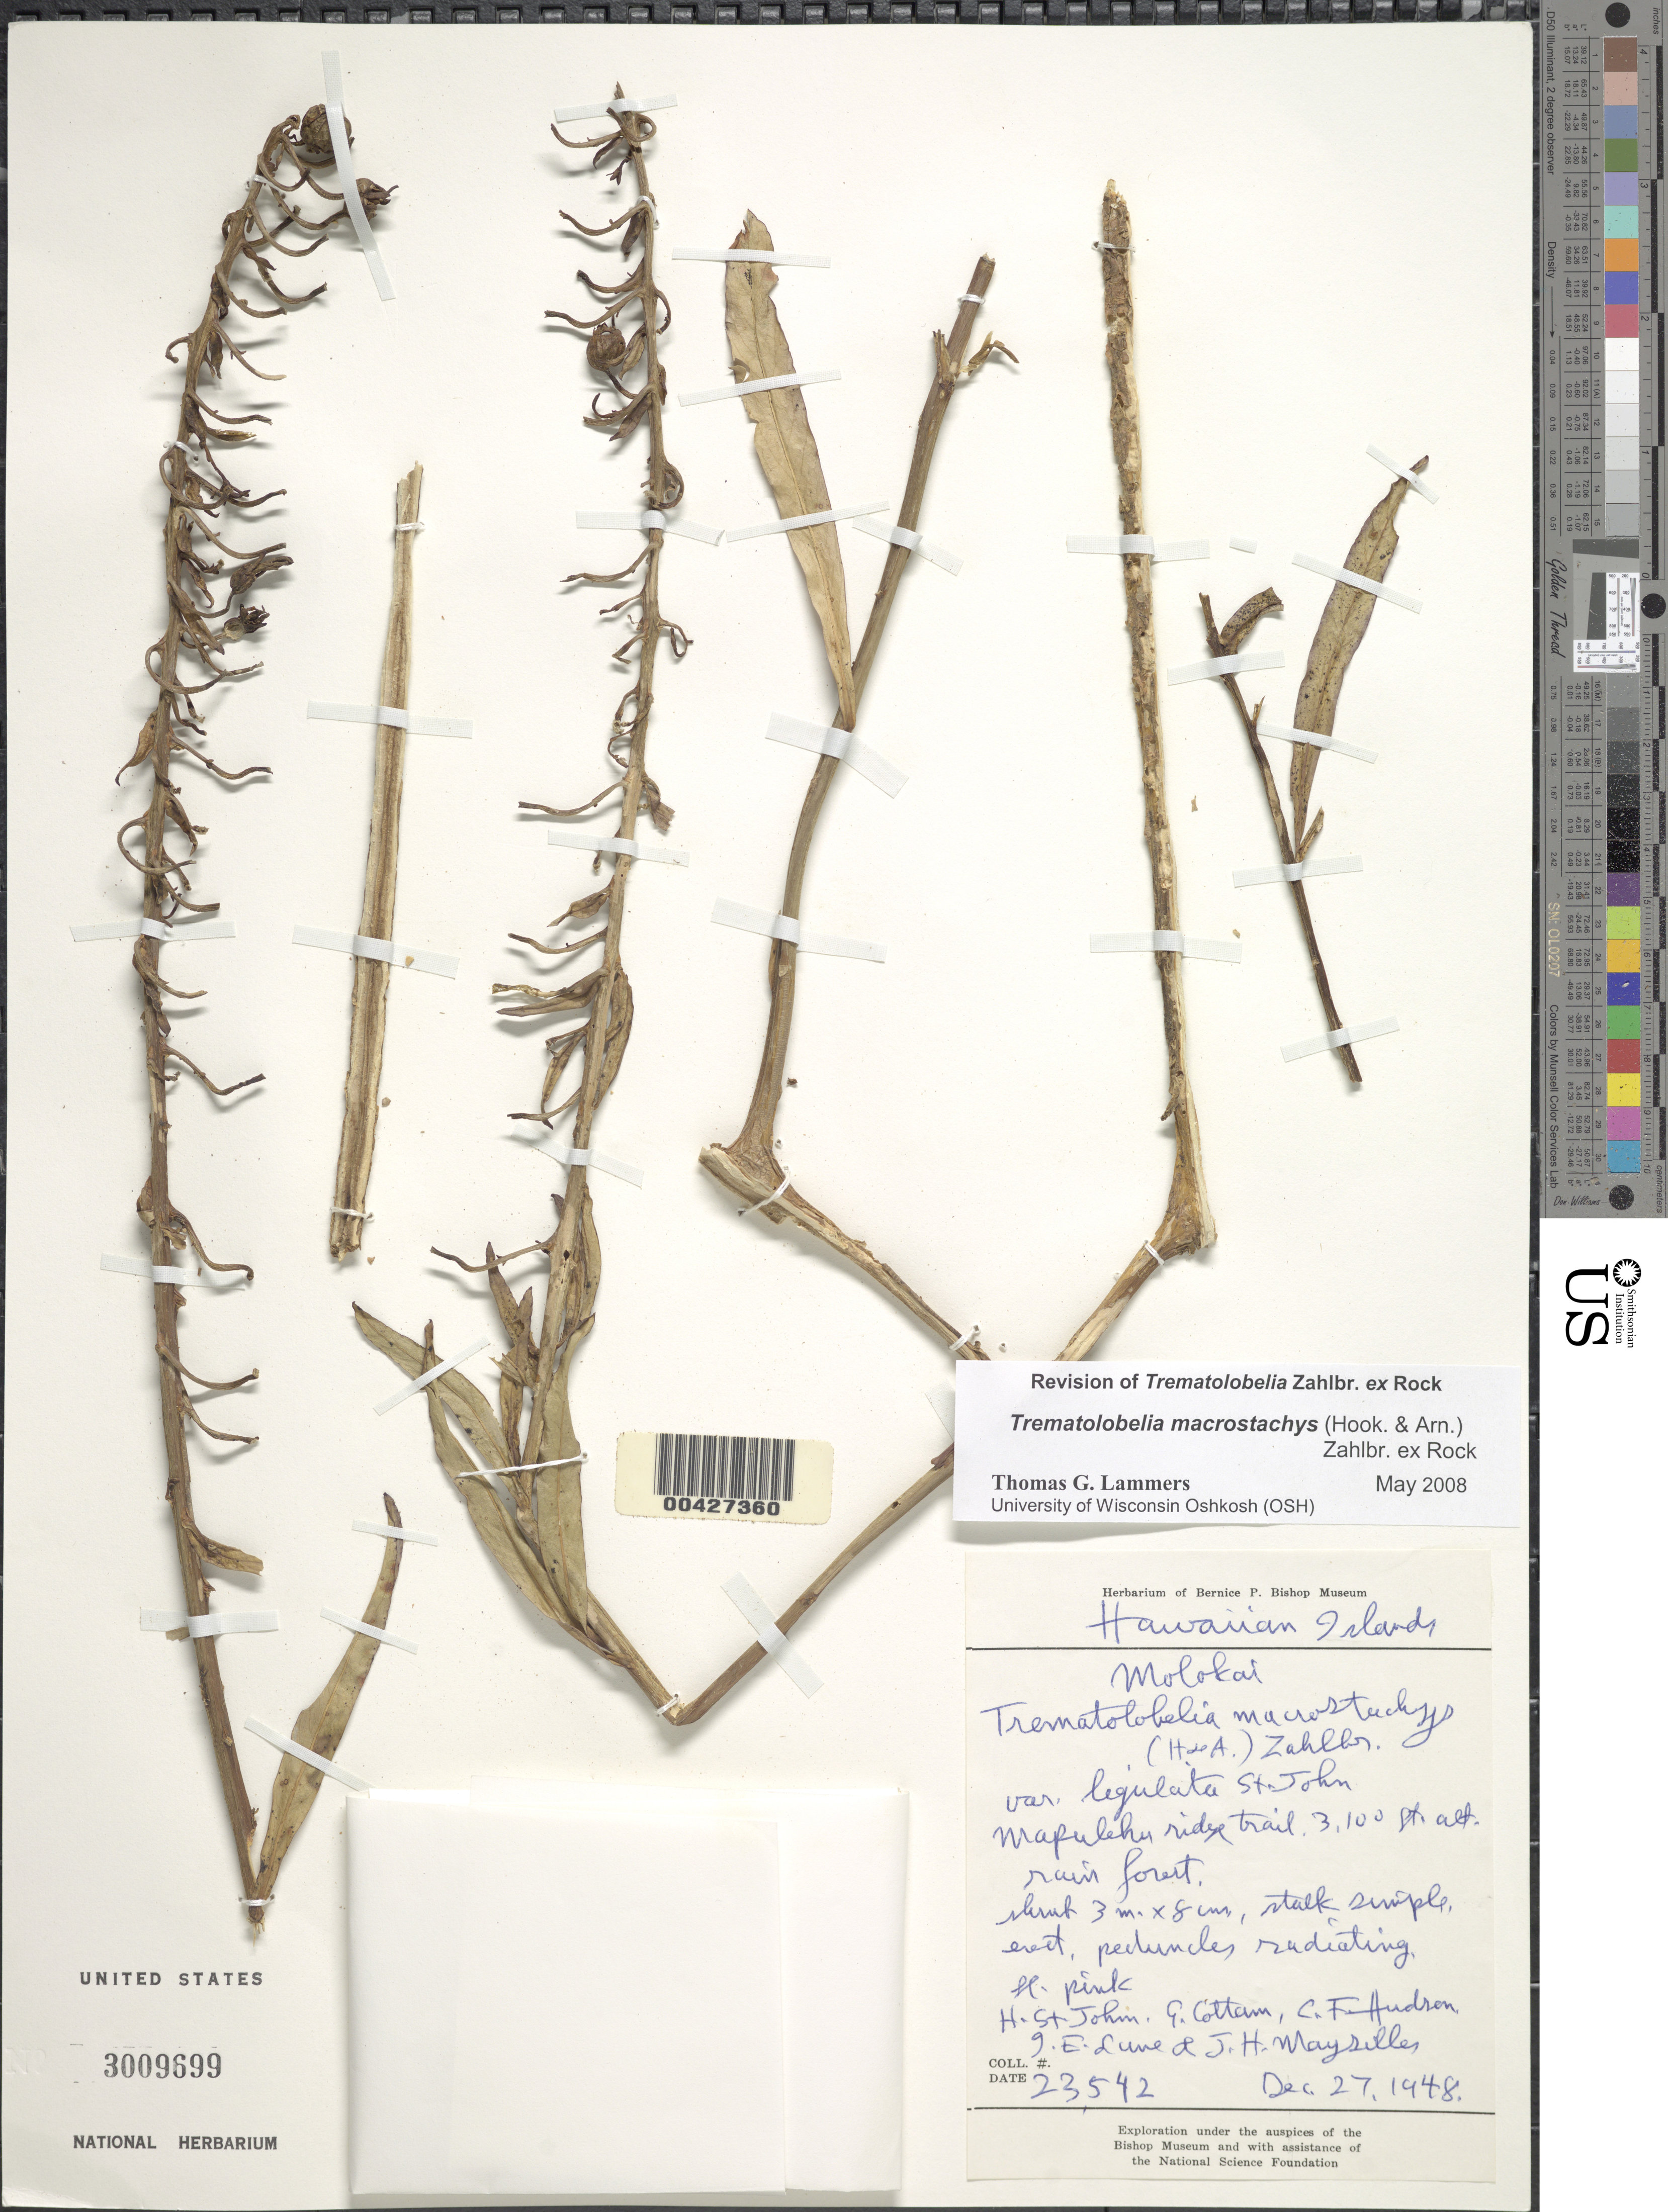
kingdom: Plantae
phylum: Tracheophyta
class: Magnoliopsida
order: Asterales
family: Campanulaceae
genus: Trematolobelia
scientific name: Trematolobelia macrostachys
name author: (Hook. & Arn.) Zahlbr. ex Rock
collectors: H. St. John, G. Cottam, C. F. Hudson & G. Lune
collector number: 23542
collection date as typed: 27 Dec 1948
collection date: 1948-12-27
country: United States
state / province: Hawaii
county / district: Maui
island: Moloka'i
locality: Mapulehu ridge trail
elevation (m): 945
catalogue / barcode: US 3009699